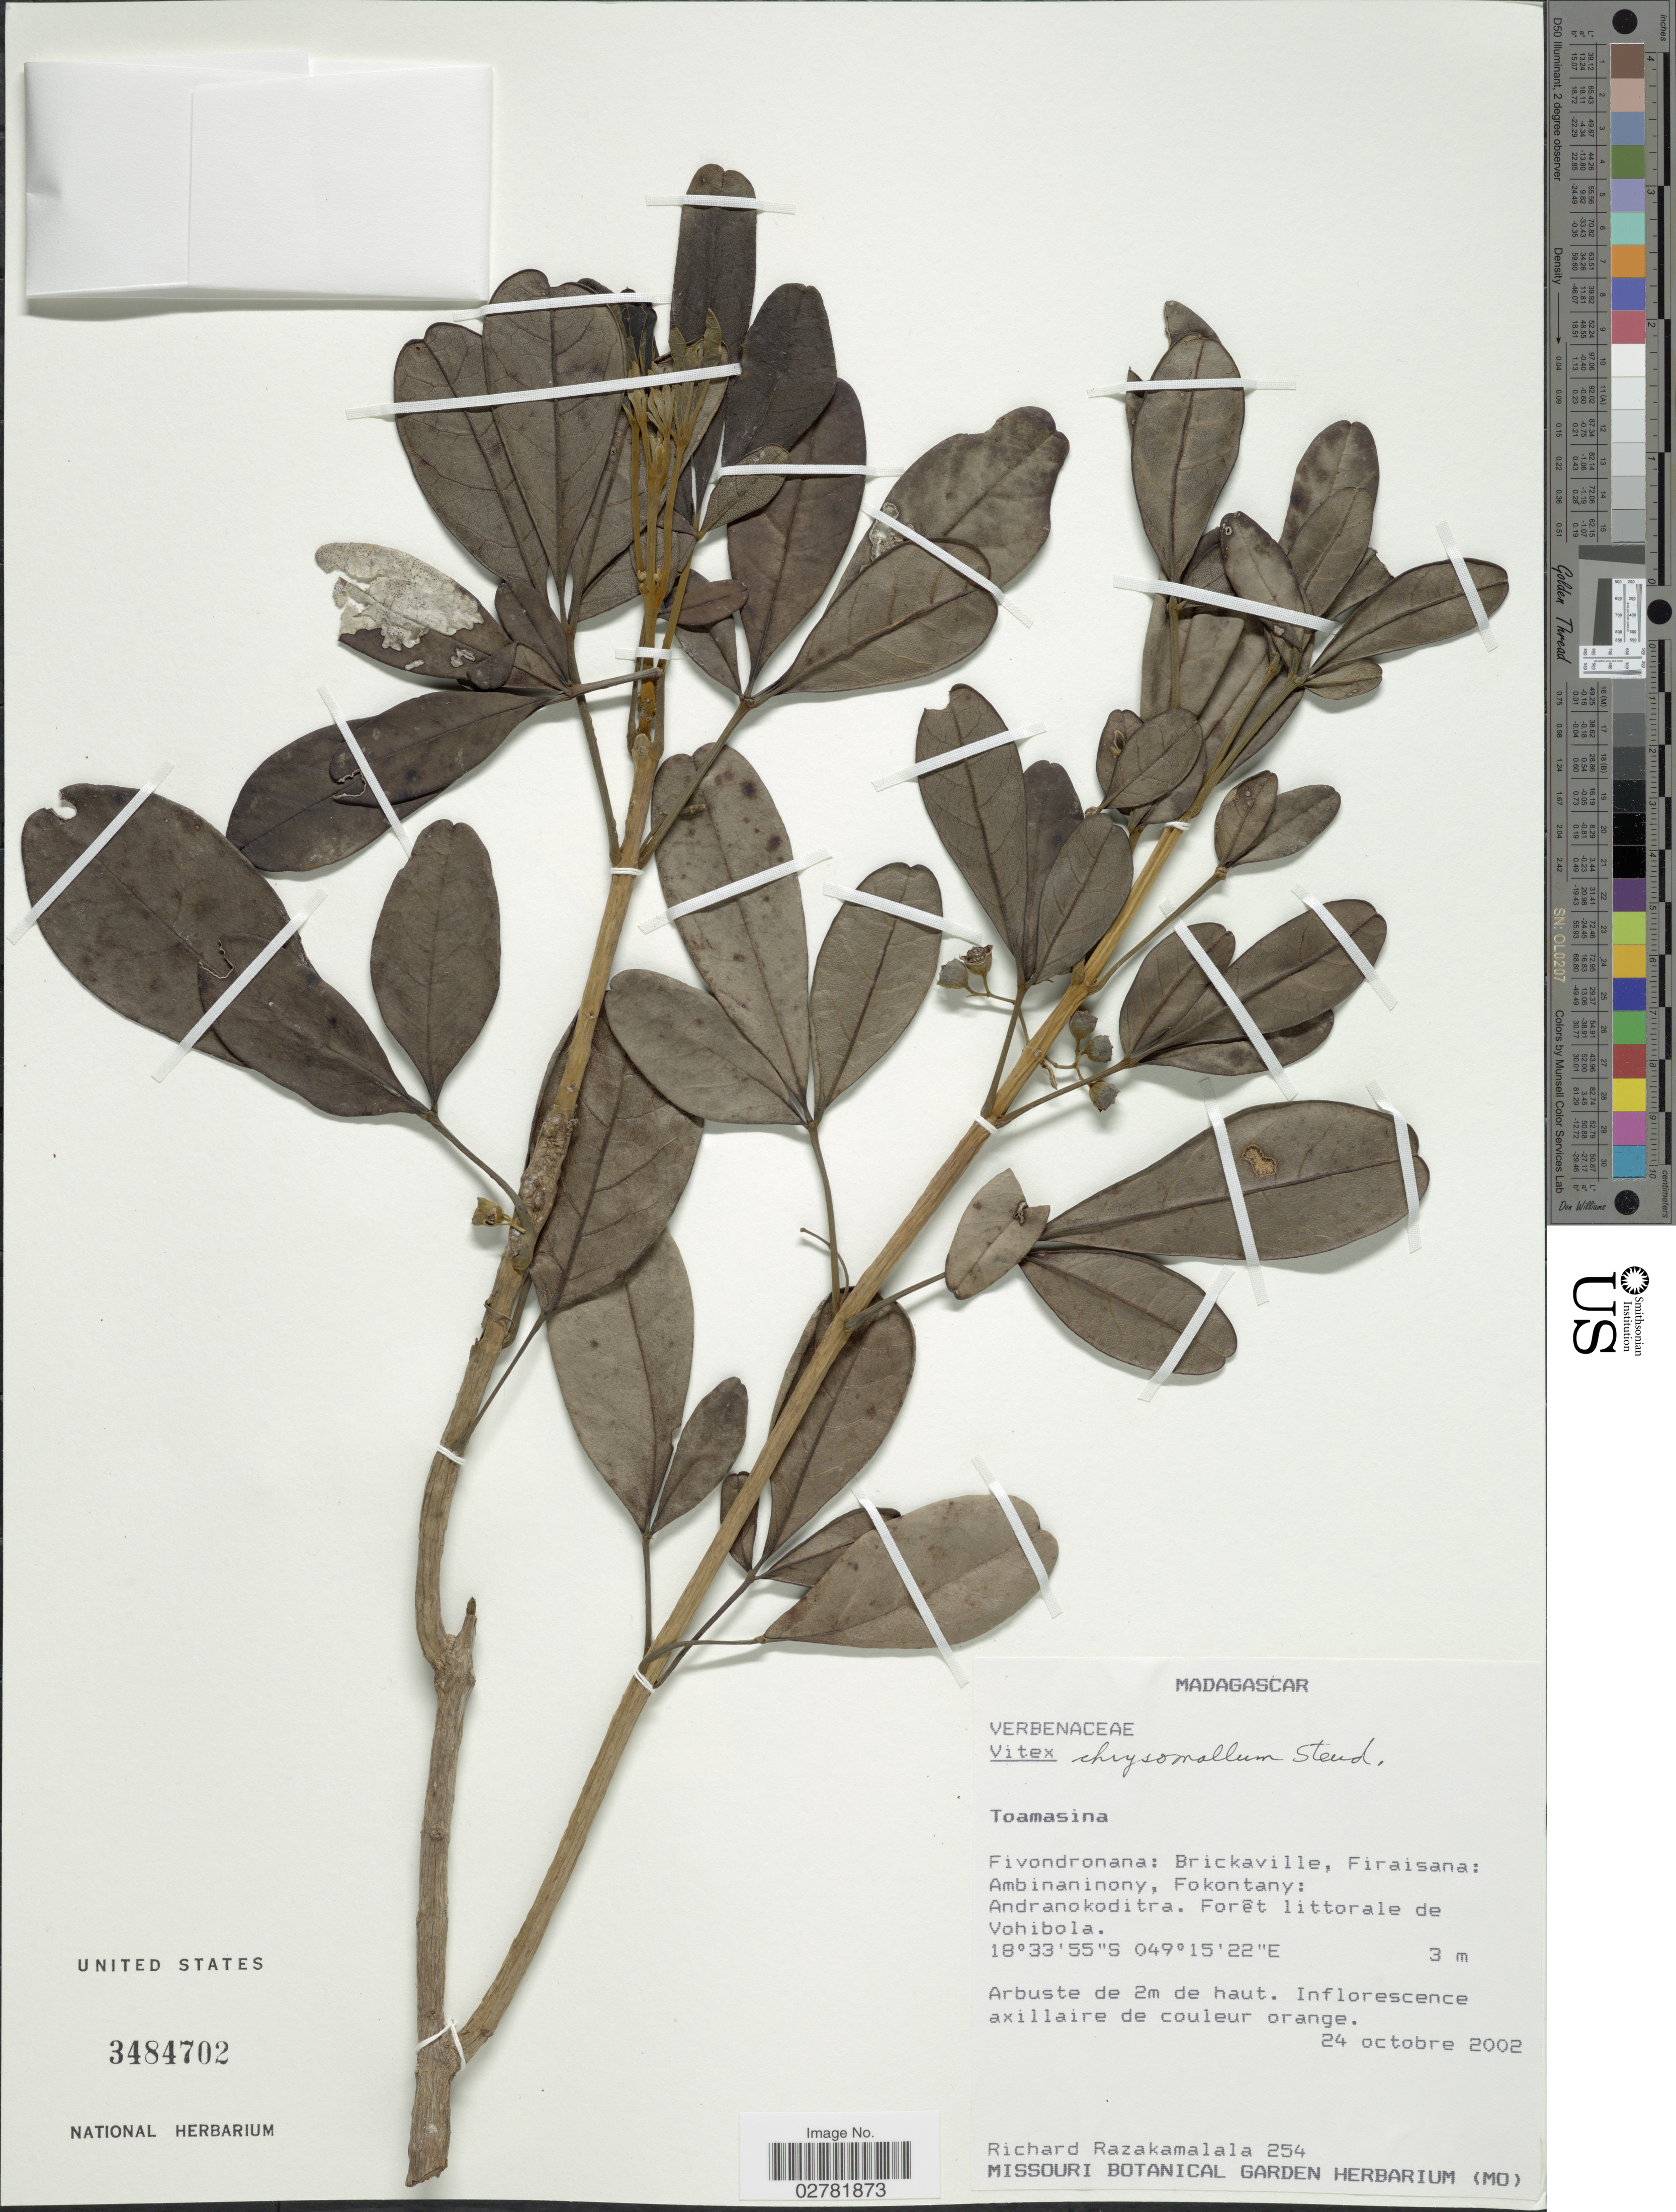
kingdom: Plantae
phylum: Tracheophyta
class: Magnoliopsida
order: Lamiales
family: Lamiaceae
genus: Vitex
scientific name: Vitex chrysomallum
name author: Steud.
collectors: R. Razakamalala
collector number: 254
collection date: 2002-10-24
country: Madagascar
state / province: Atsinanana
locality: Fivondronana: Brickaville, Firaisana: Ambinaninony, Fokontany: Andranokoditra. Forêt littorale de Vohibola.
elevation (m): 3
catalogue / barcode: US 3484702